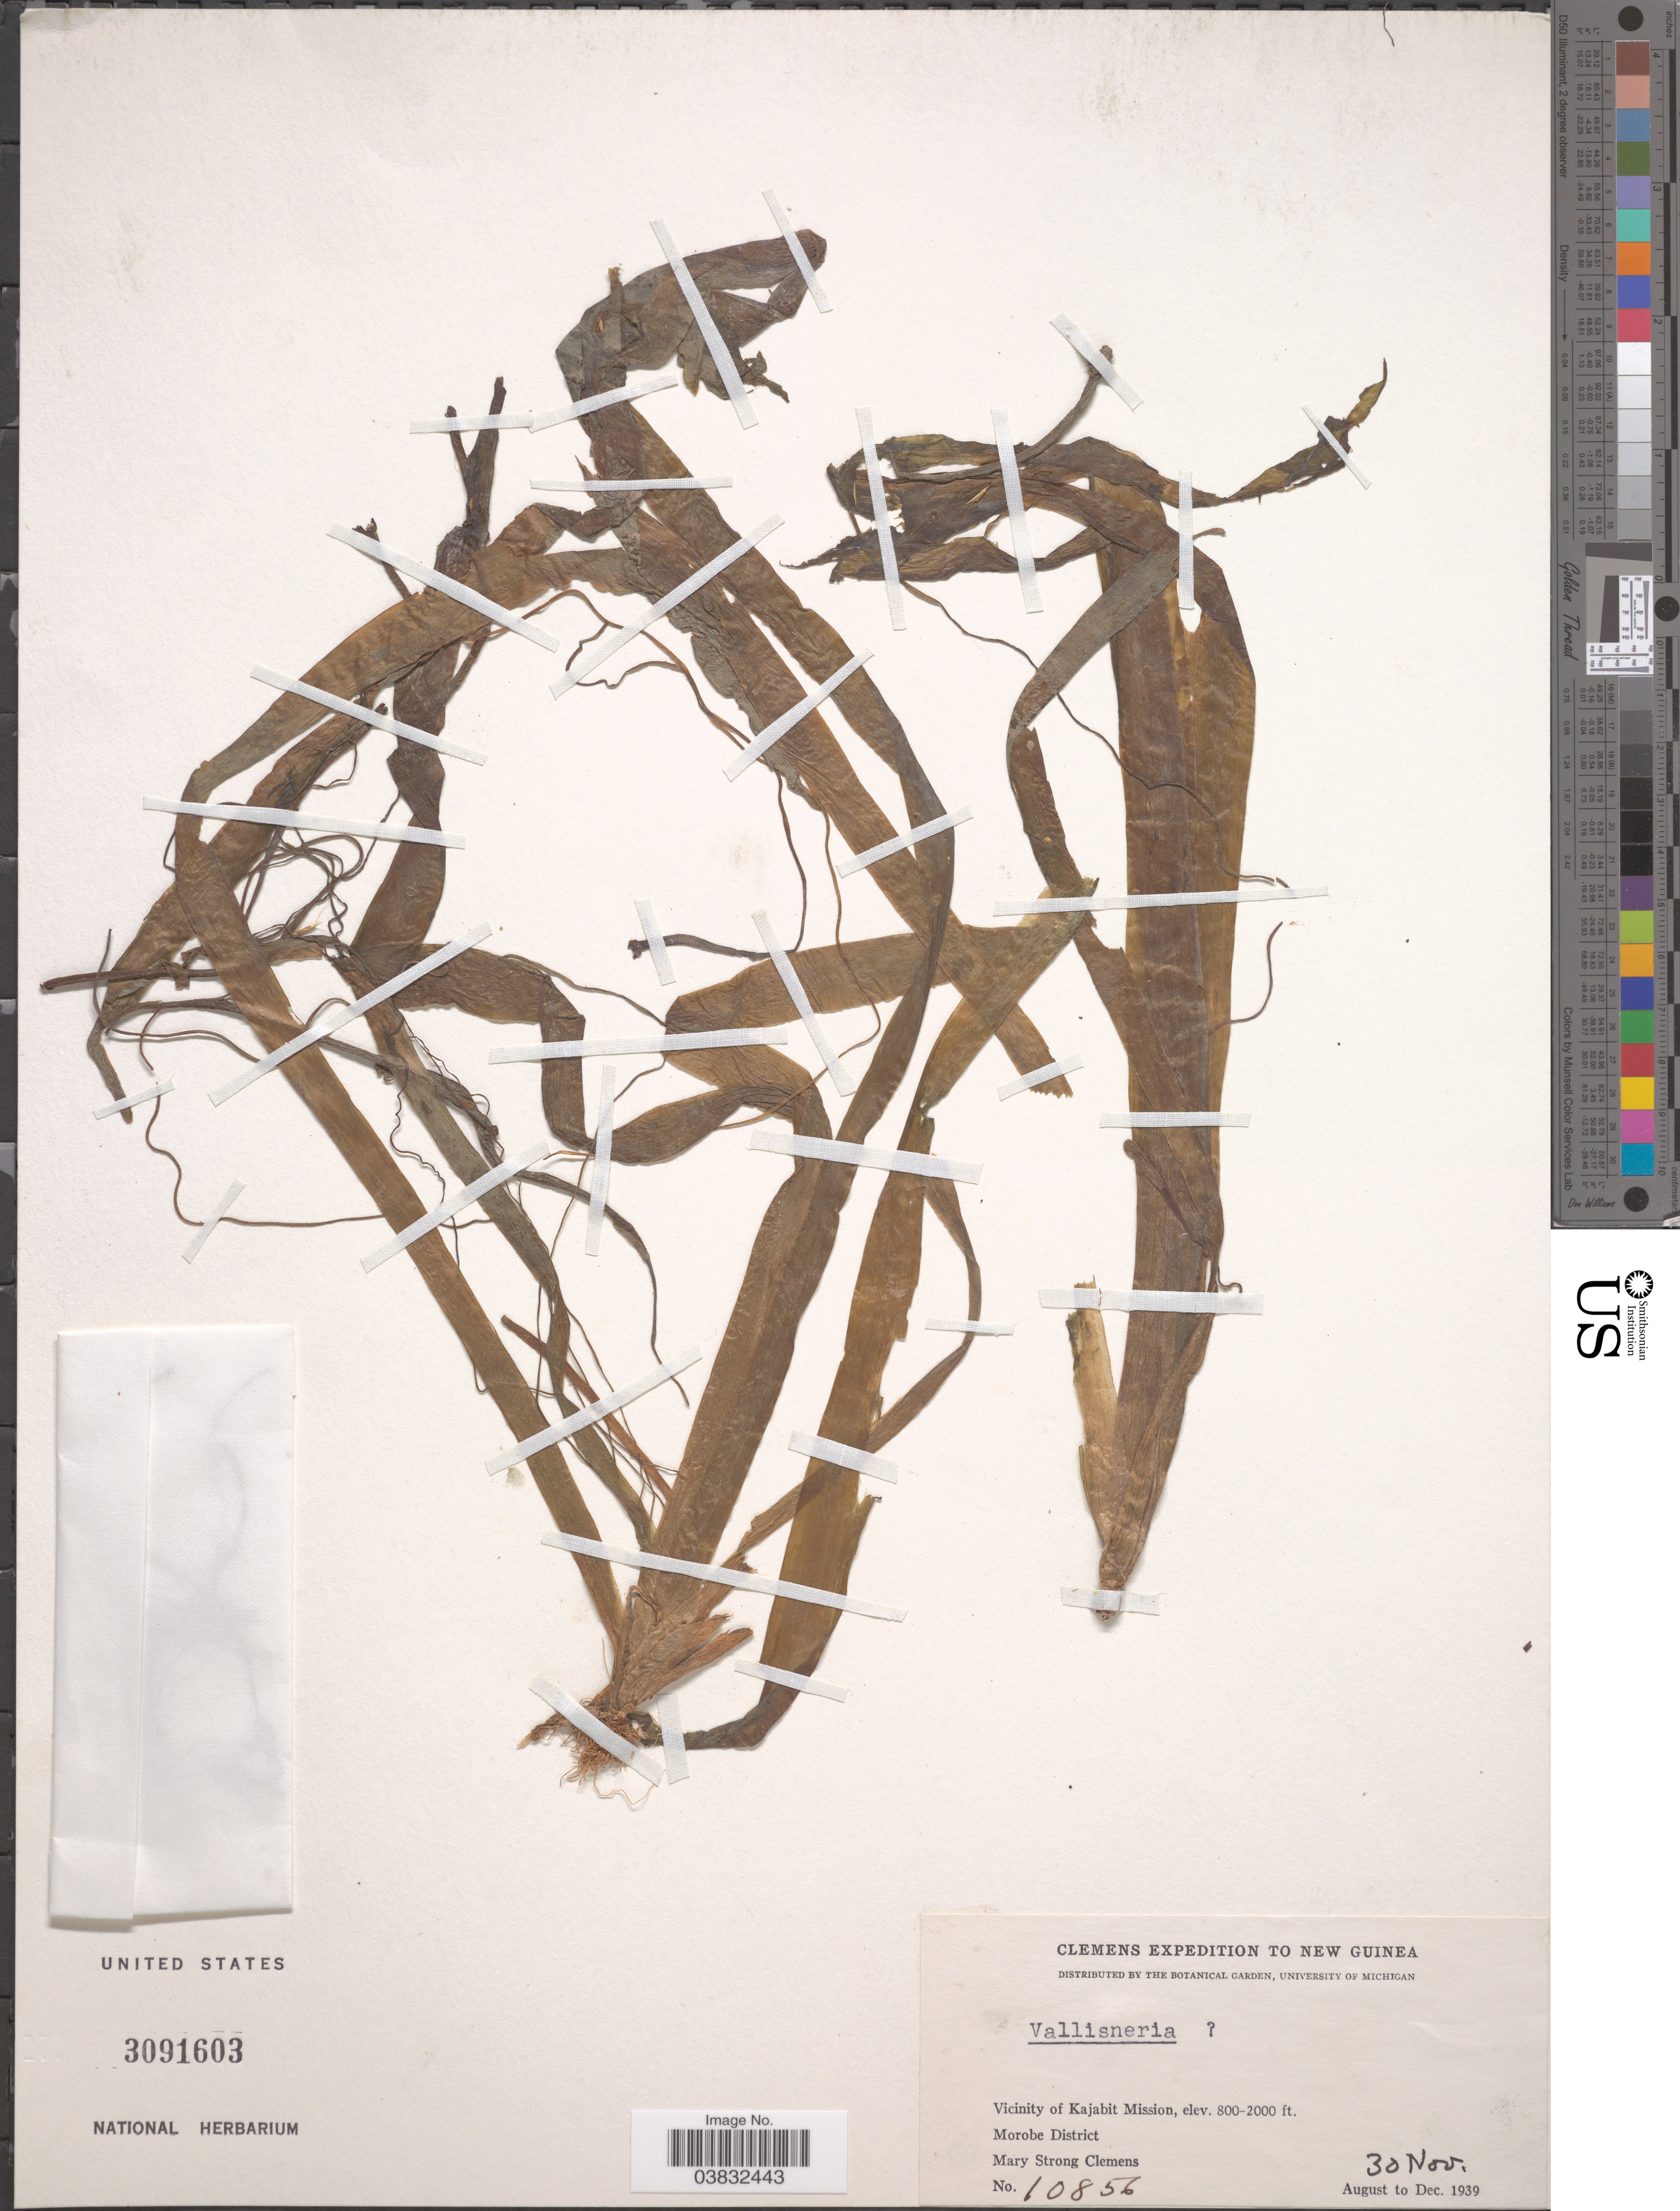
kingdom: Plantae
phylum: Tracheophyta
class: Liliopsida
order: Alismatales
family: Hydrocharitaceae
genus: Vallisneria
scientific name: Vallisneria sp.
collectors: M. S. Clemens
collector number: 10856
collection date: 1939-11-30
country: Papua New Guinea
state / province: Morobe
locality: New Guinea. Vicinity of Kajabit Mission, Morobe District.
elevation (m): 244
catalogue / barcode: US 3091603